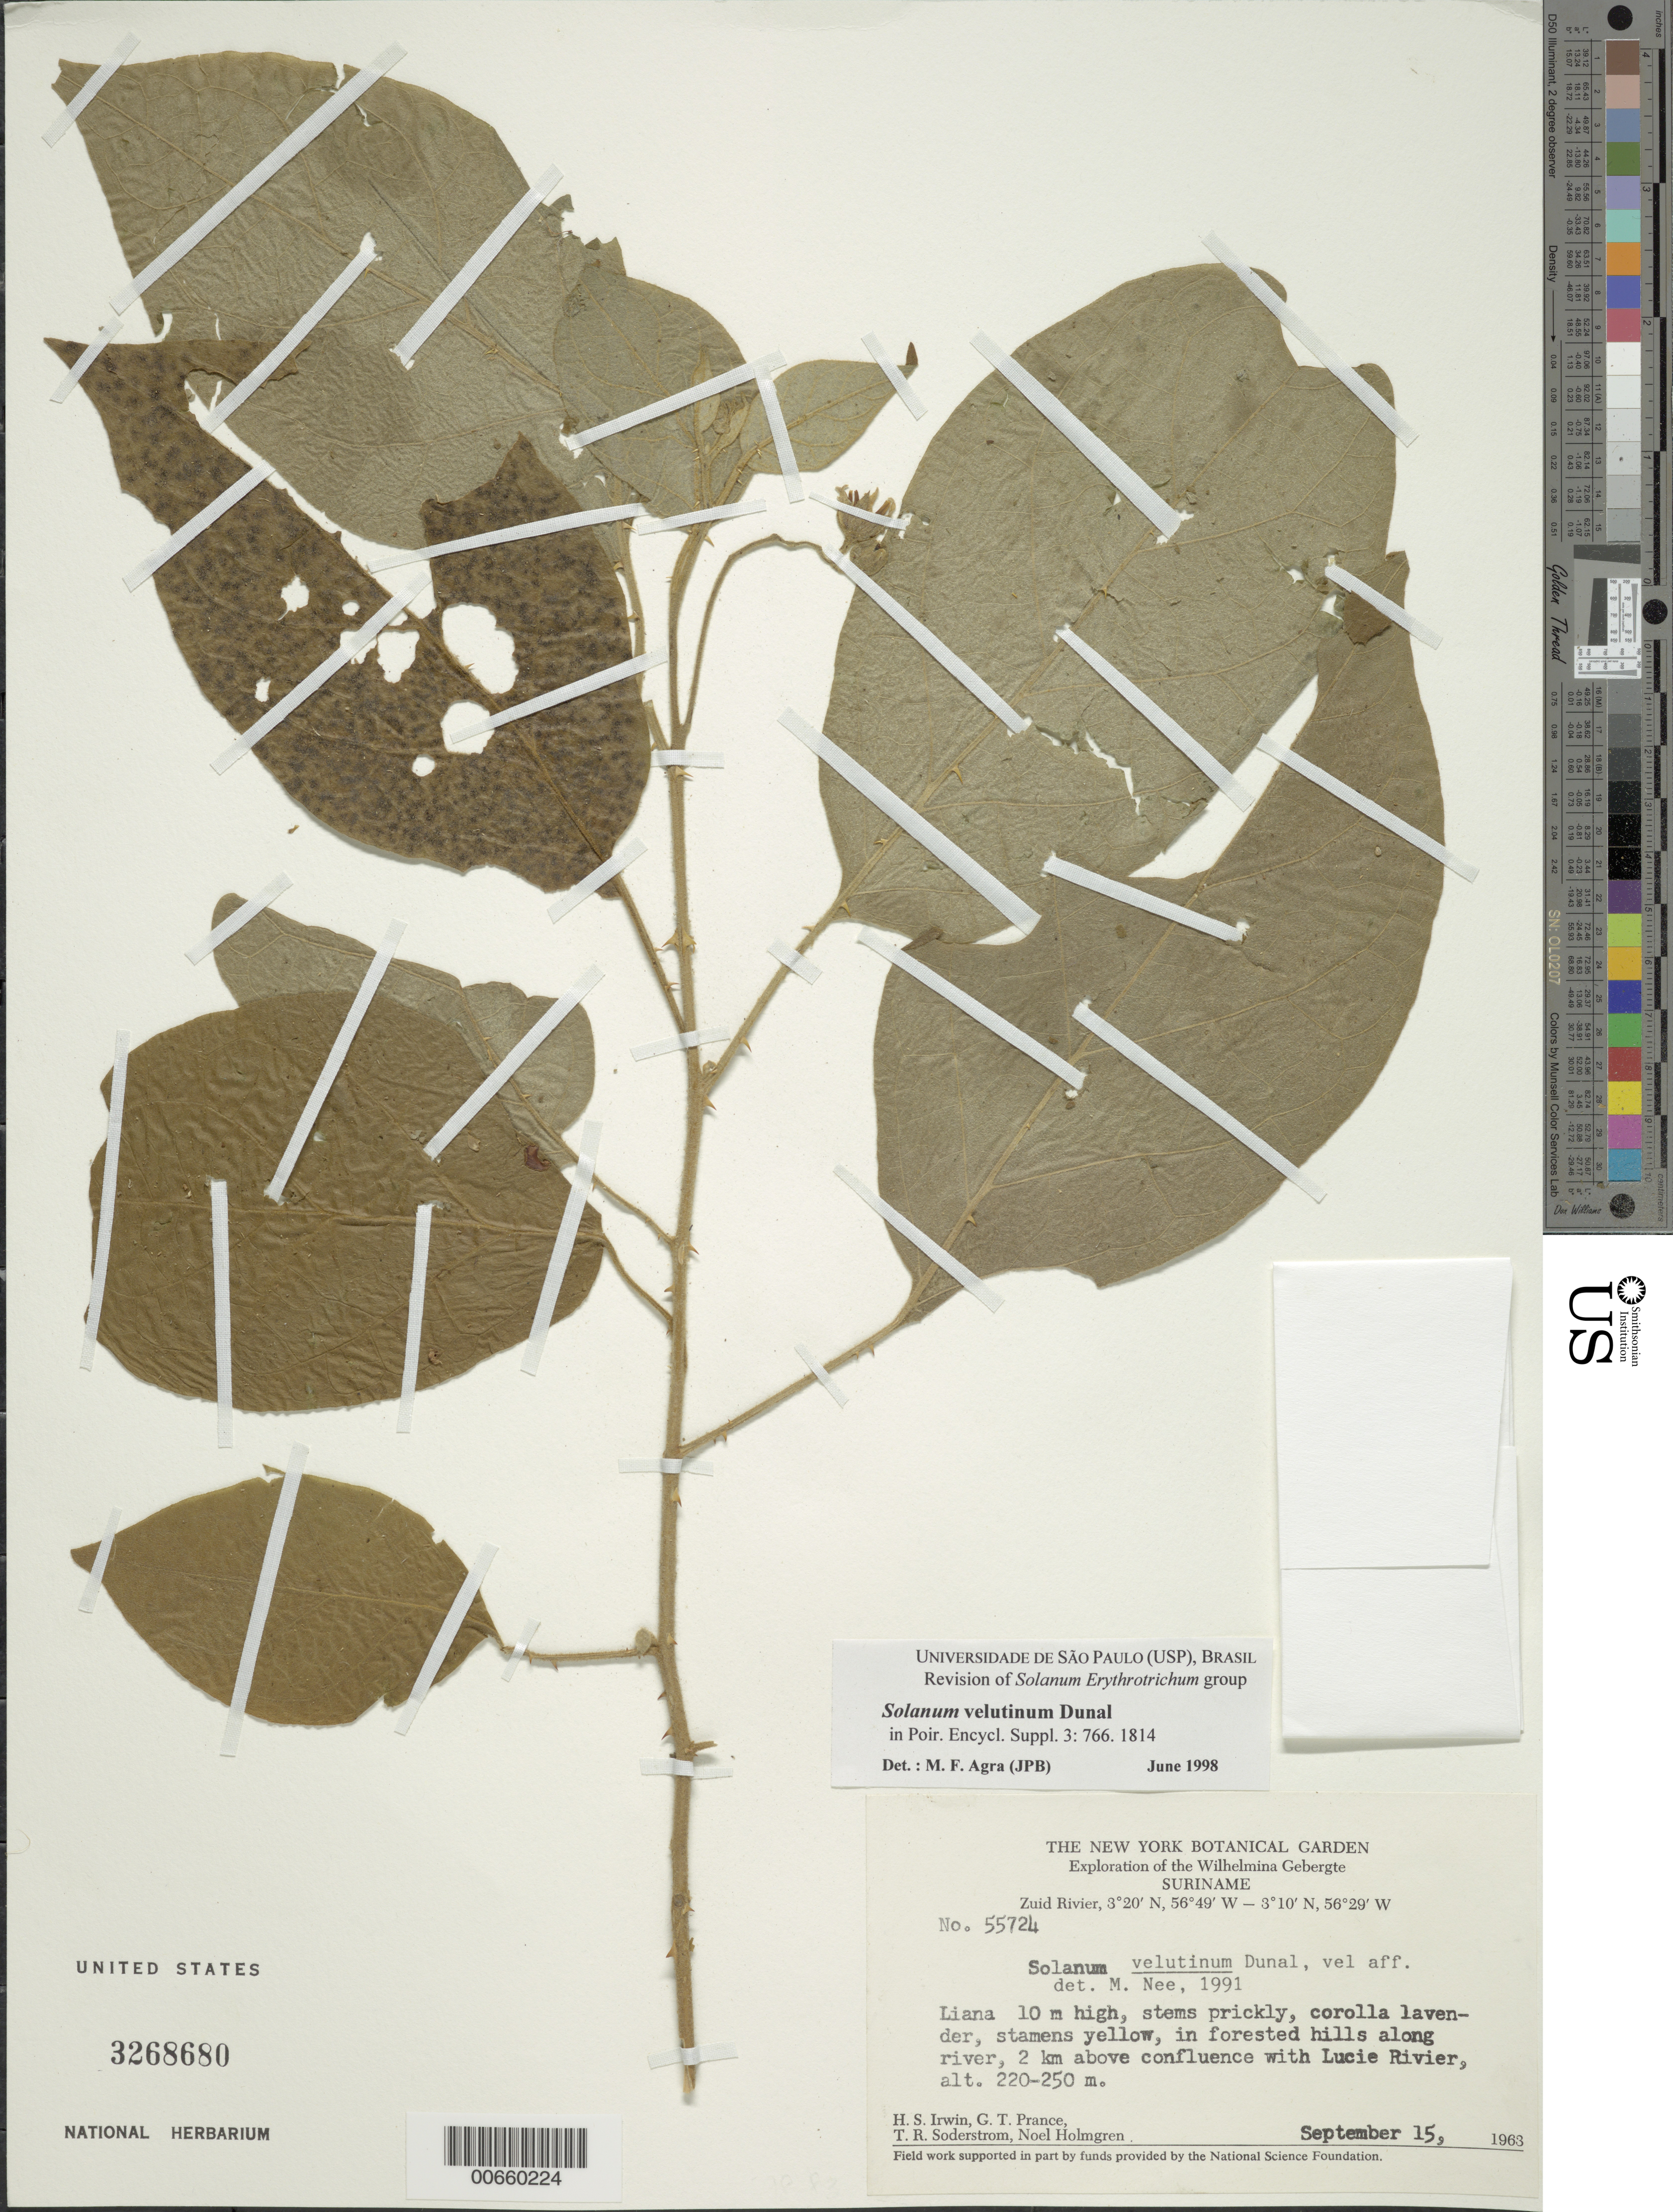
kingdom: Plantae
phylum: Tracheophyta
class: Magnoliopsida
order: Solanales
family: Solanaceae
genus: Solanum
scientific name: Solanum velutinum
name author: Dunal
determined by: Agra, M. F.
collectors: H. Irwin, G. T. Prance, T. R. Soderstrom & N. H. Holmgren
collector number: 55724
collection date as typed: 9 Sep 1963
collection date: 1963-09-09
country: Suriname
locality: Zuid R., 2 km above confluence with Lucie R., Wilhelmina Gebergte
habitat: Forested hills along river.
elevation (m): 220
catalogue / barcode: US 3268680